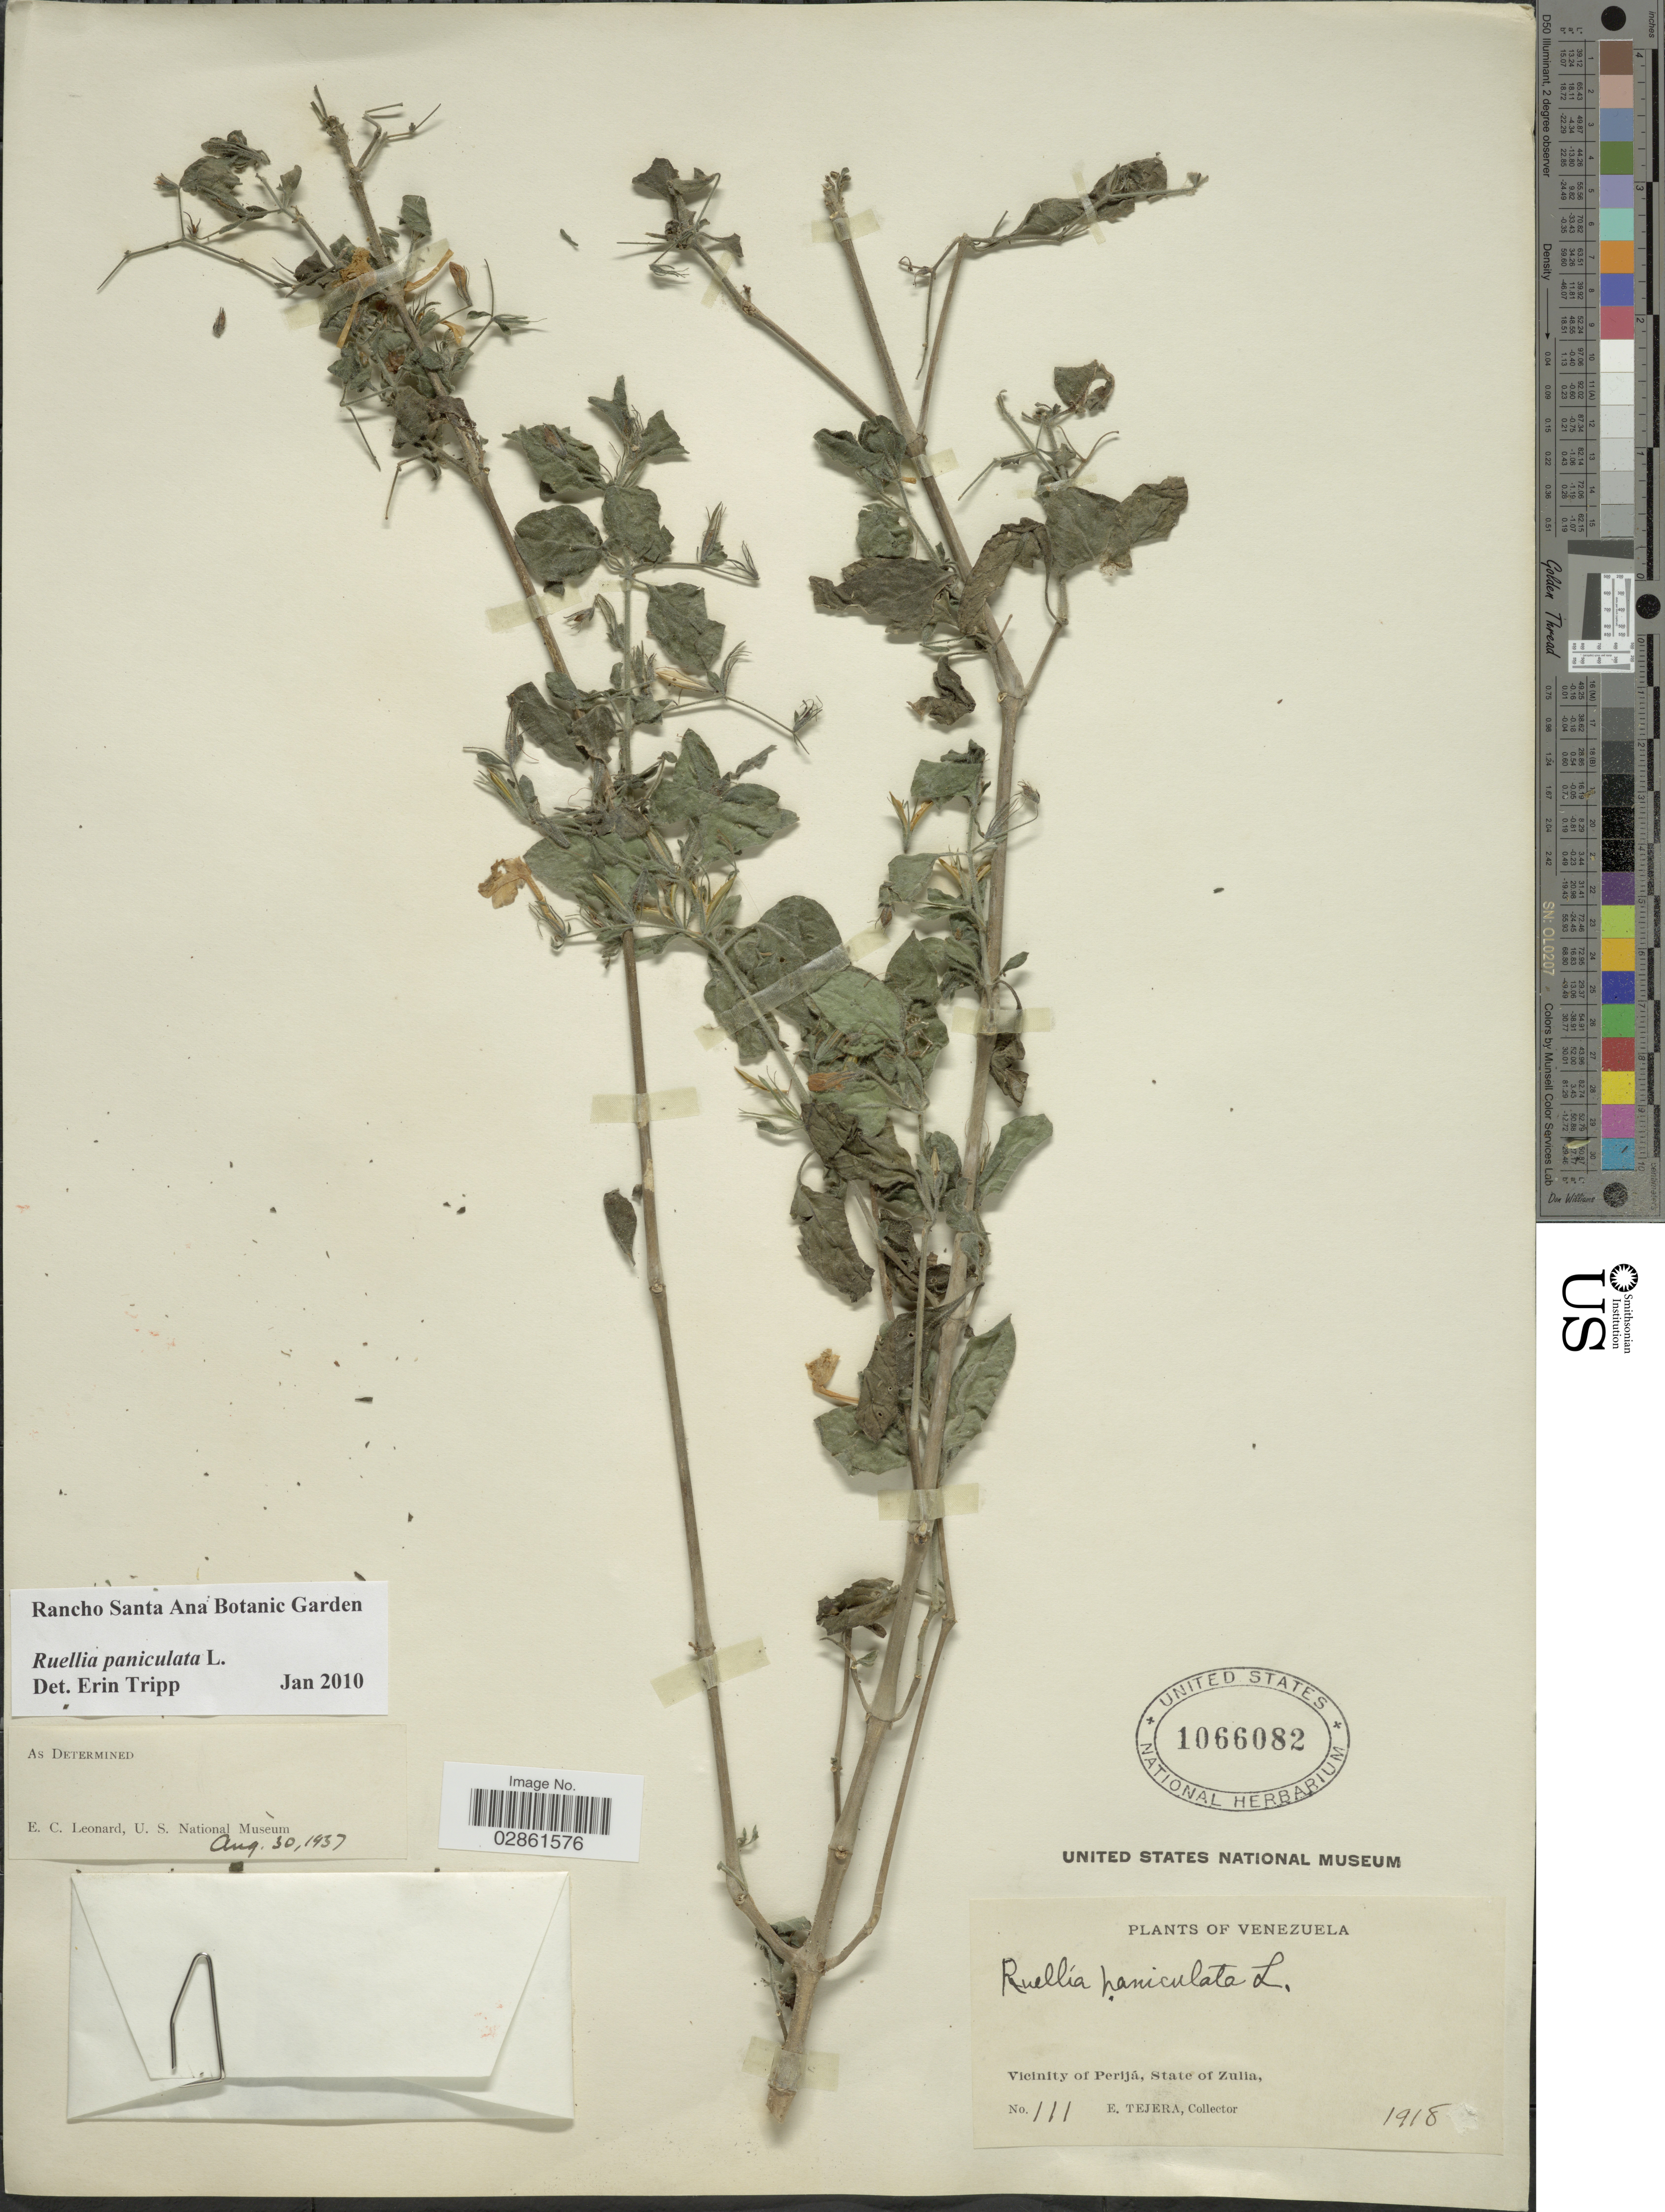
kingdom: Plantae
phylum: Tracheophyta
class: Magnoliopsida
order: Lamiales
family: Acanthaceae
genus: Ruellia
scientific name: Ruellia paniculata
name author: L.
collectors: E. Tejera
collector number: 111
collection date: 1918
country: Venezuela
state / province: Zulia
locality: Vicinity of Perijá.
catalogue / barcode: US 1066082